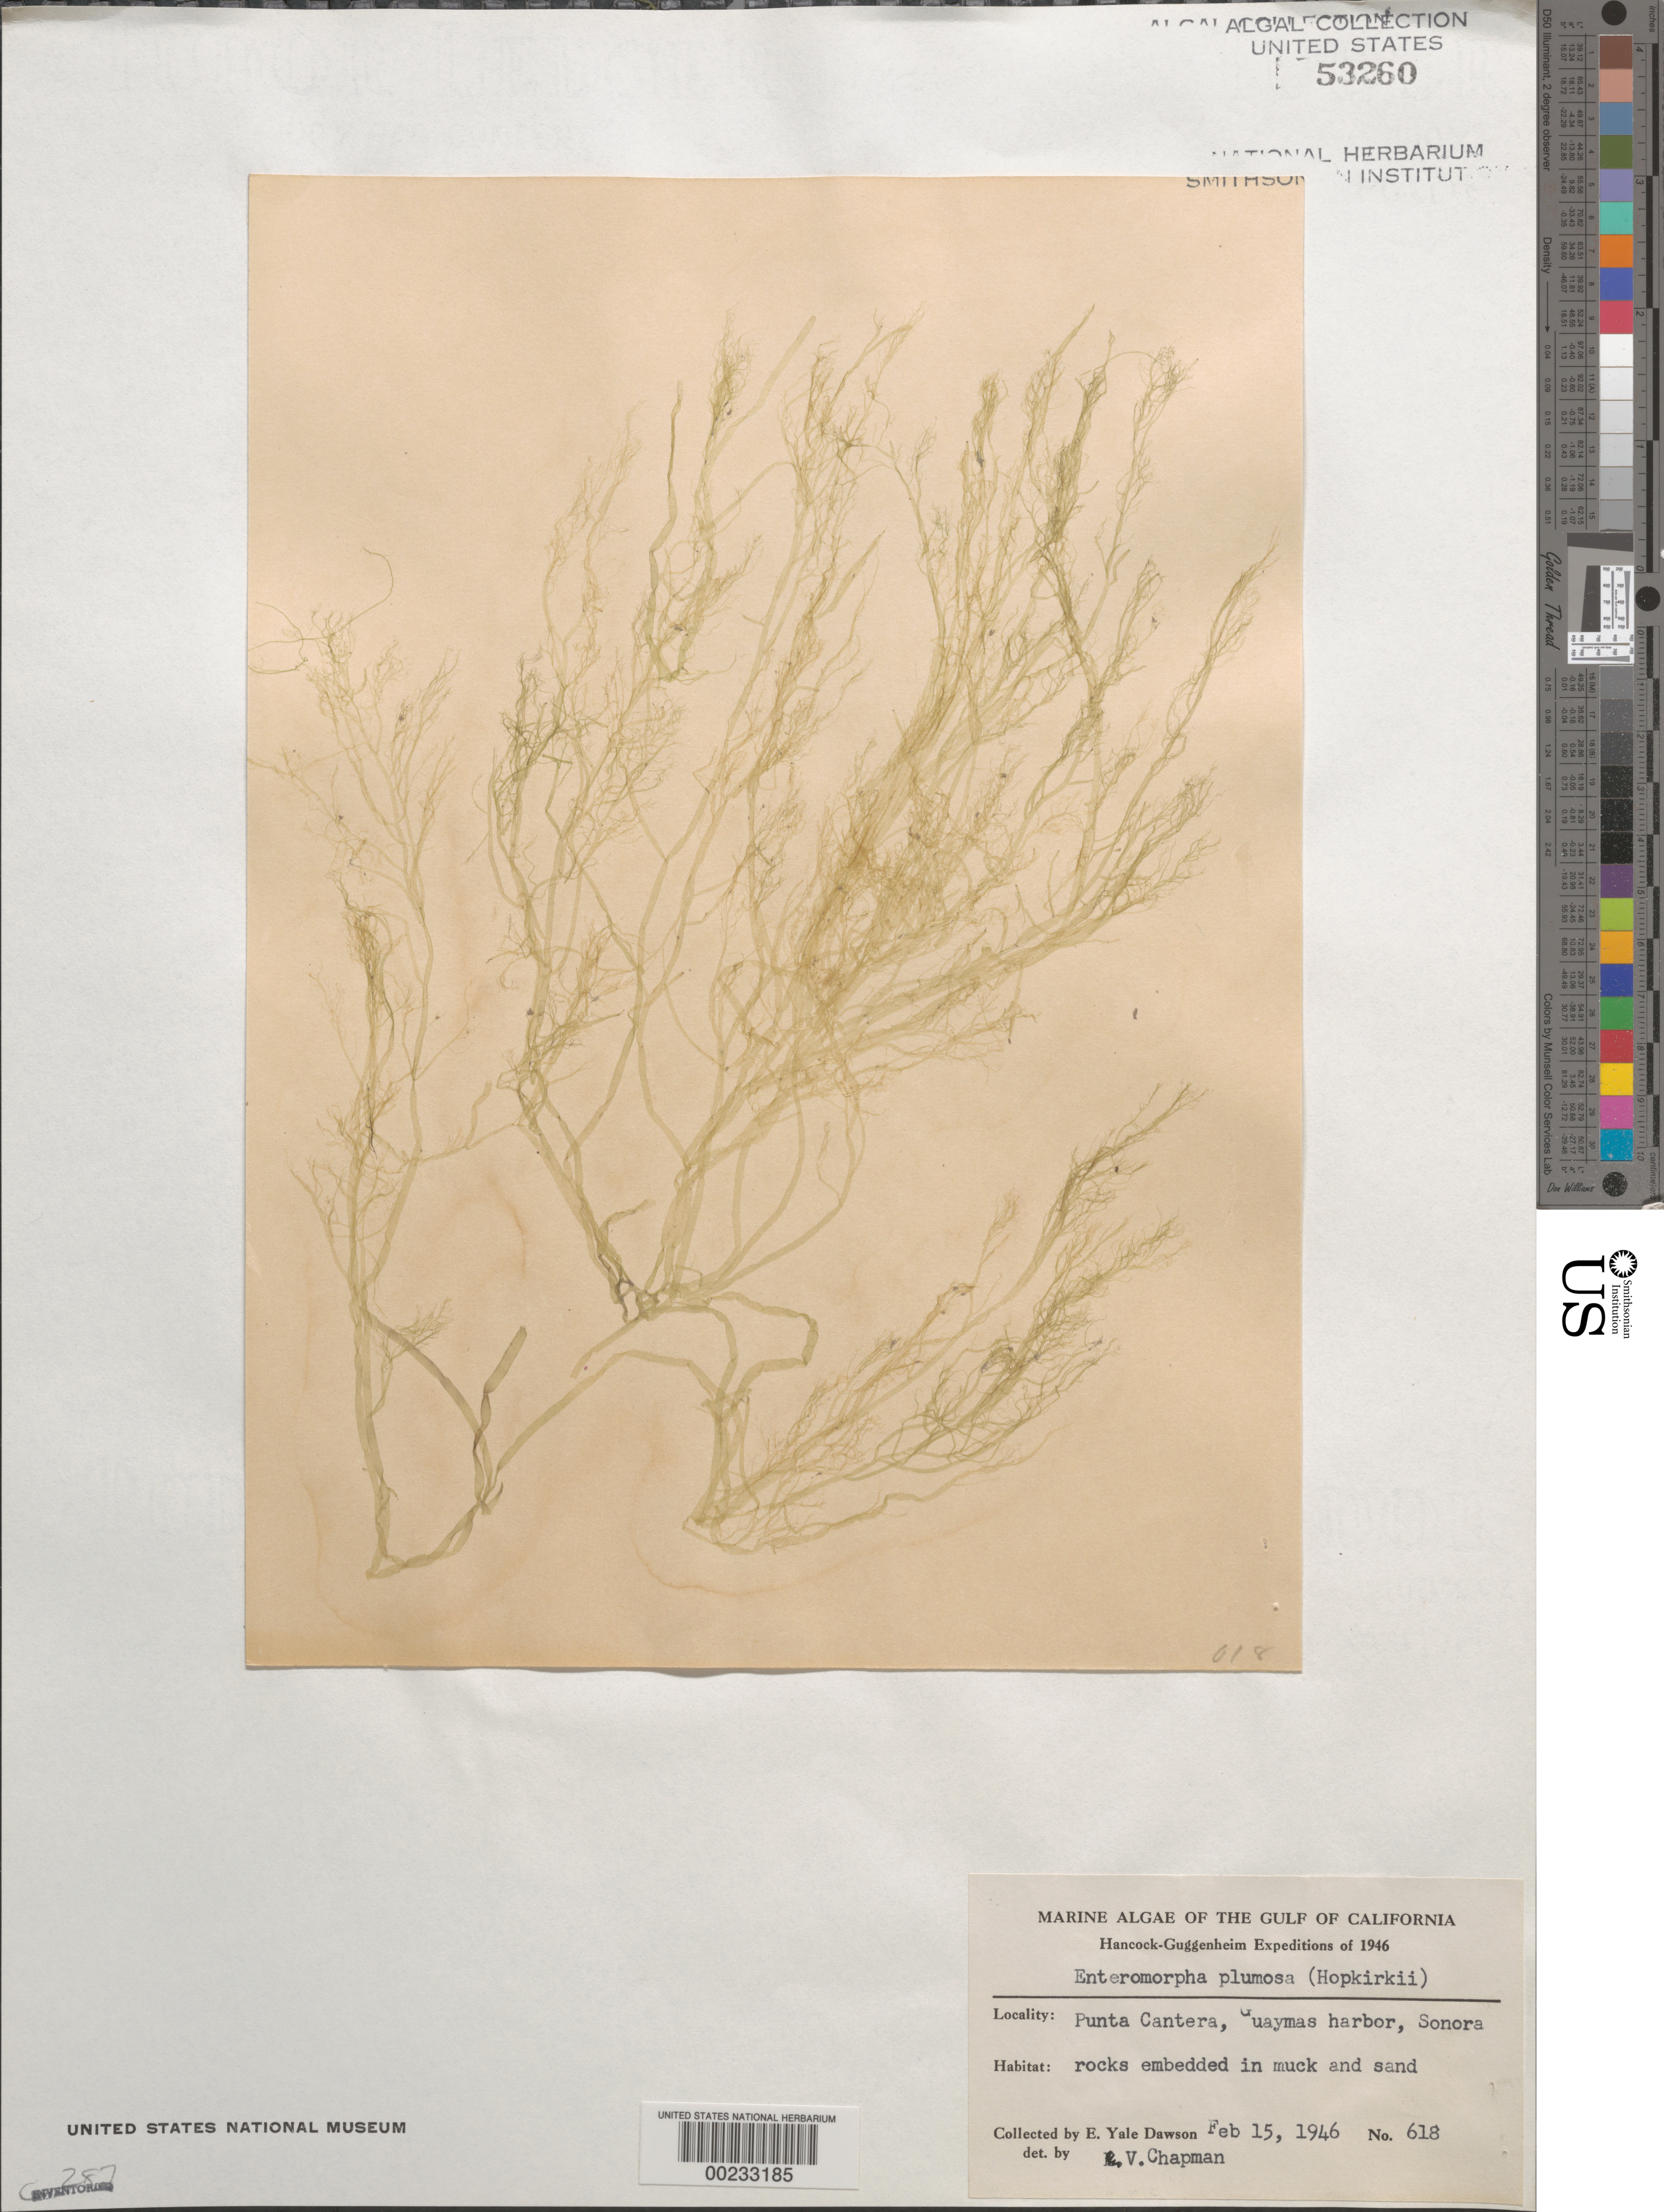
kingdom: Plantae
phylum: Chlorophyta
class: Ulvophyceae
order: Ulvales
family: Ulvaceae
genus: Ulva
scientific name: Ulva paradoxa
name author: C. Agardh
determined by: Algae name updating Project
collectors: E. Y. Dawson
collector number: EYD 618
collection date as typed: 15 Feb 1946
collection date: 1946-02-15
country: Mexico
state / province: Sonora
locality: Guaymas Harbor, Punta Cantera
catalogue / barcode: US 53260